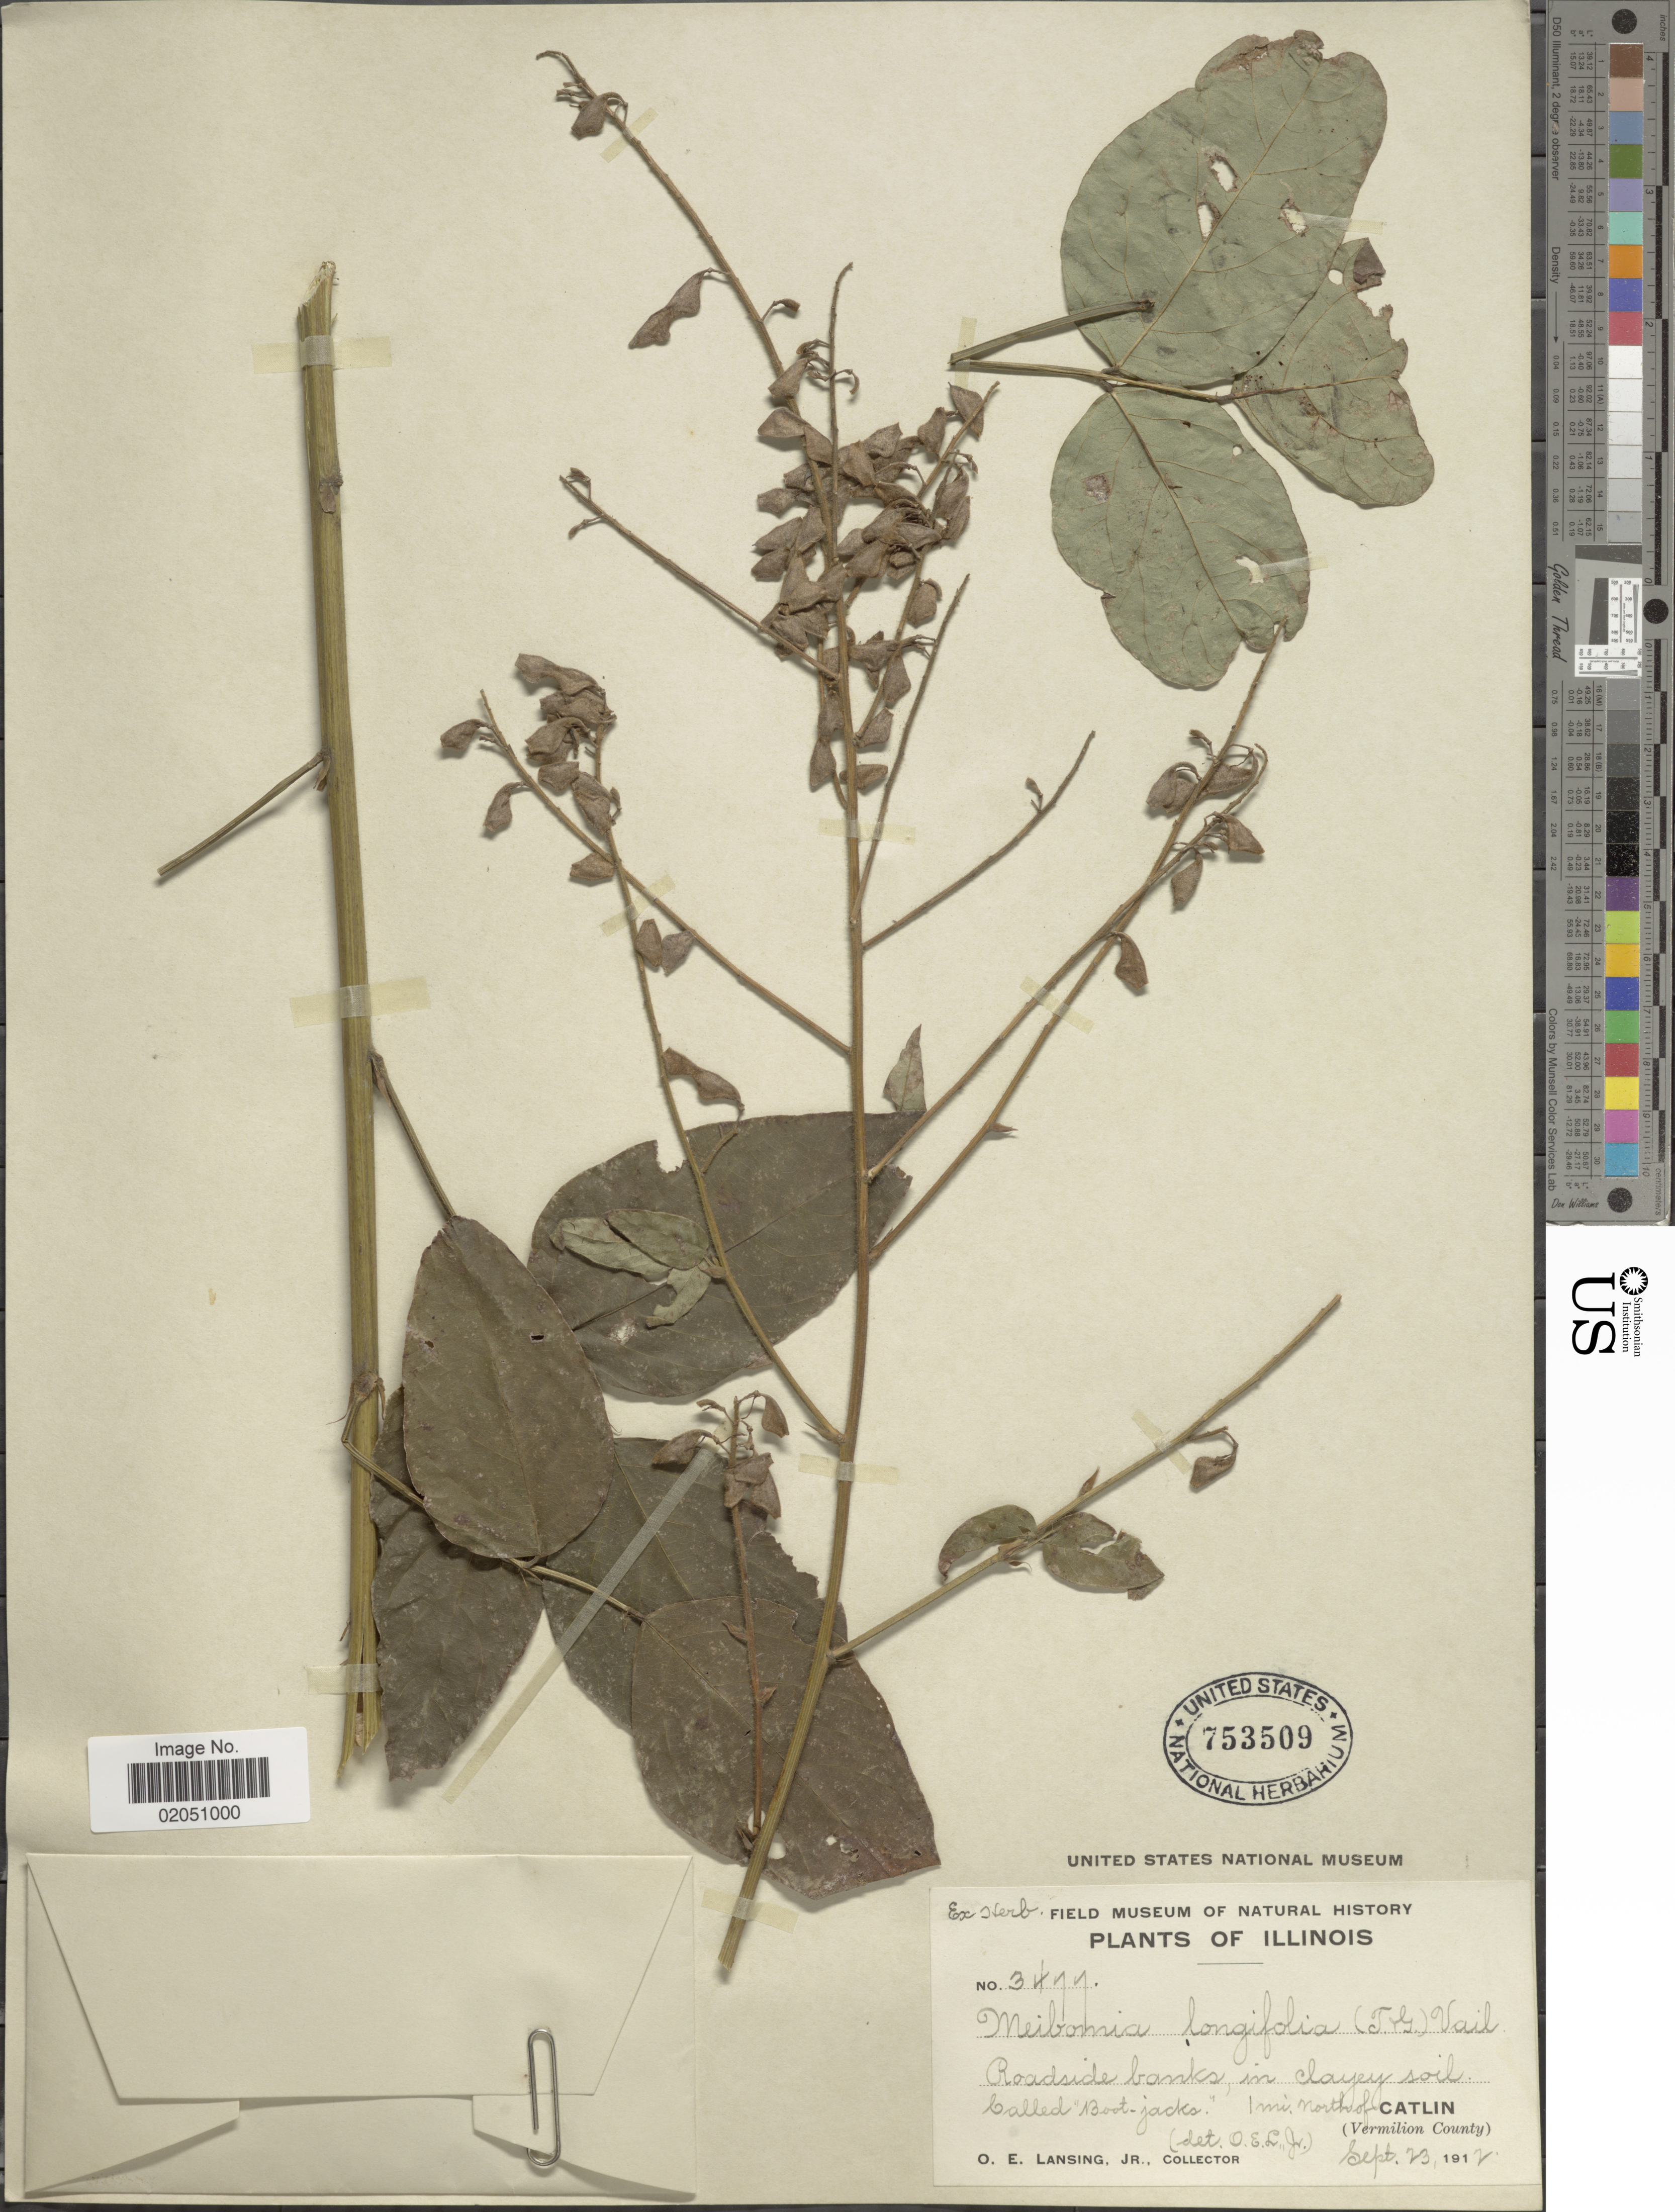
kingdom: Plantae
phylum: Tracheophyta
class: Magnoliopsida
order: Fabales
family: Fabaceae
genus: Desmodium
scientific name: Desmodium longifolium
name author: (Torr. & A. Gray) Fitzpatrick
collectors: O. Lansing Jr.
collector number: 3477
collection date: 1912-09-23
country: United States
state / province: Illinois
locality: Roadside banks in clayey soil, 1 mi North of Catlin (Vermilion County)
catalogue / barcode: US 753509